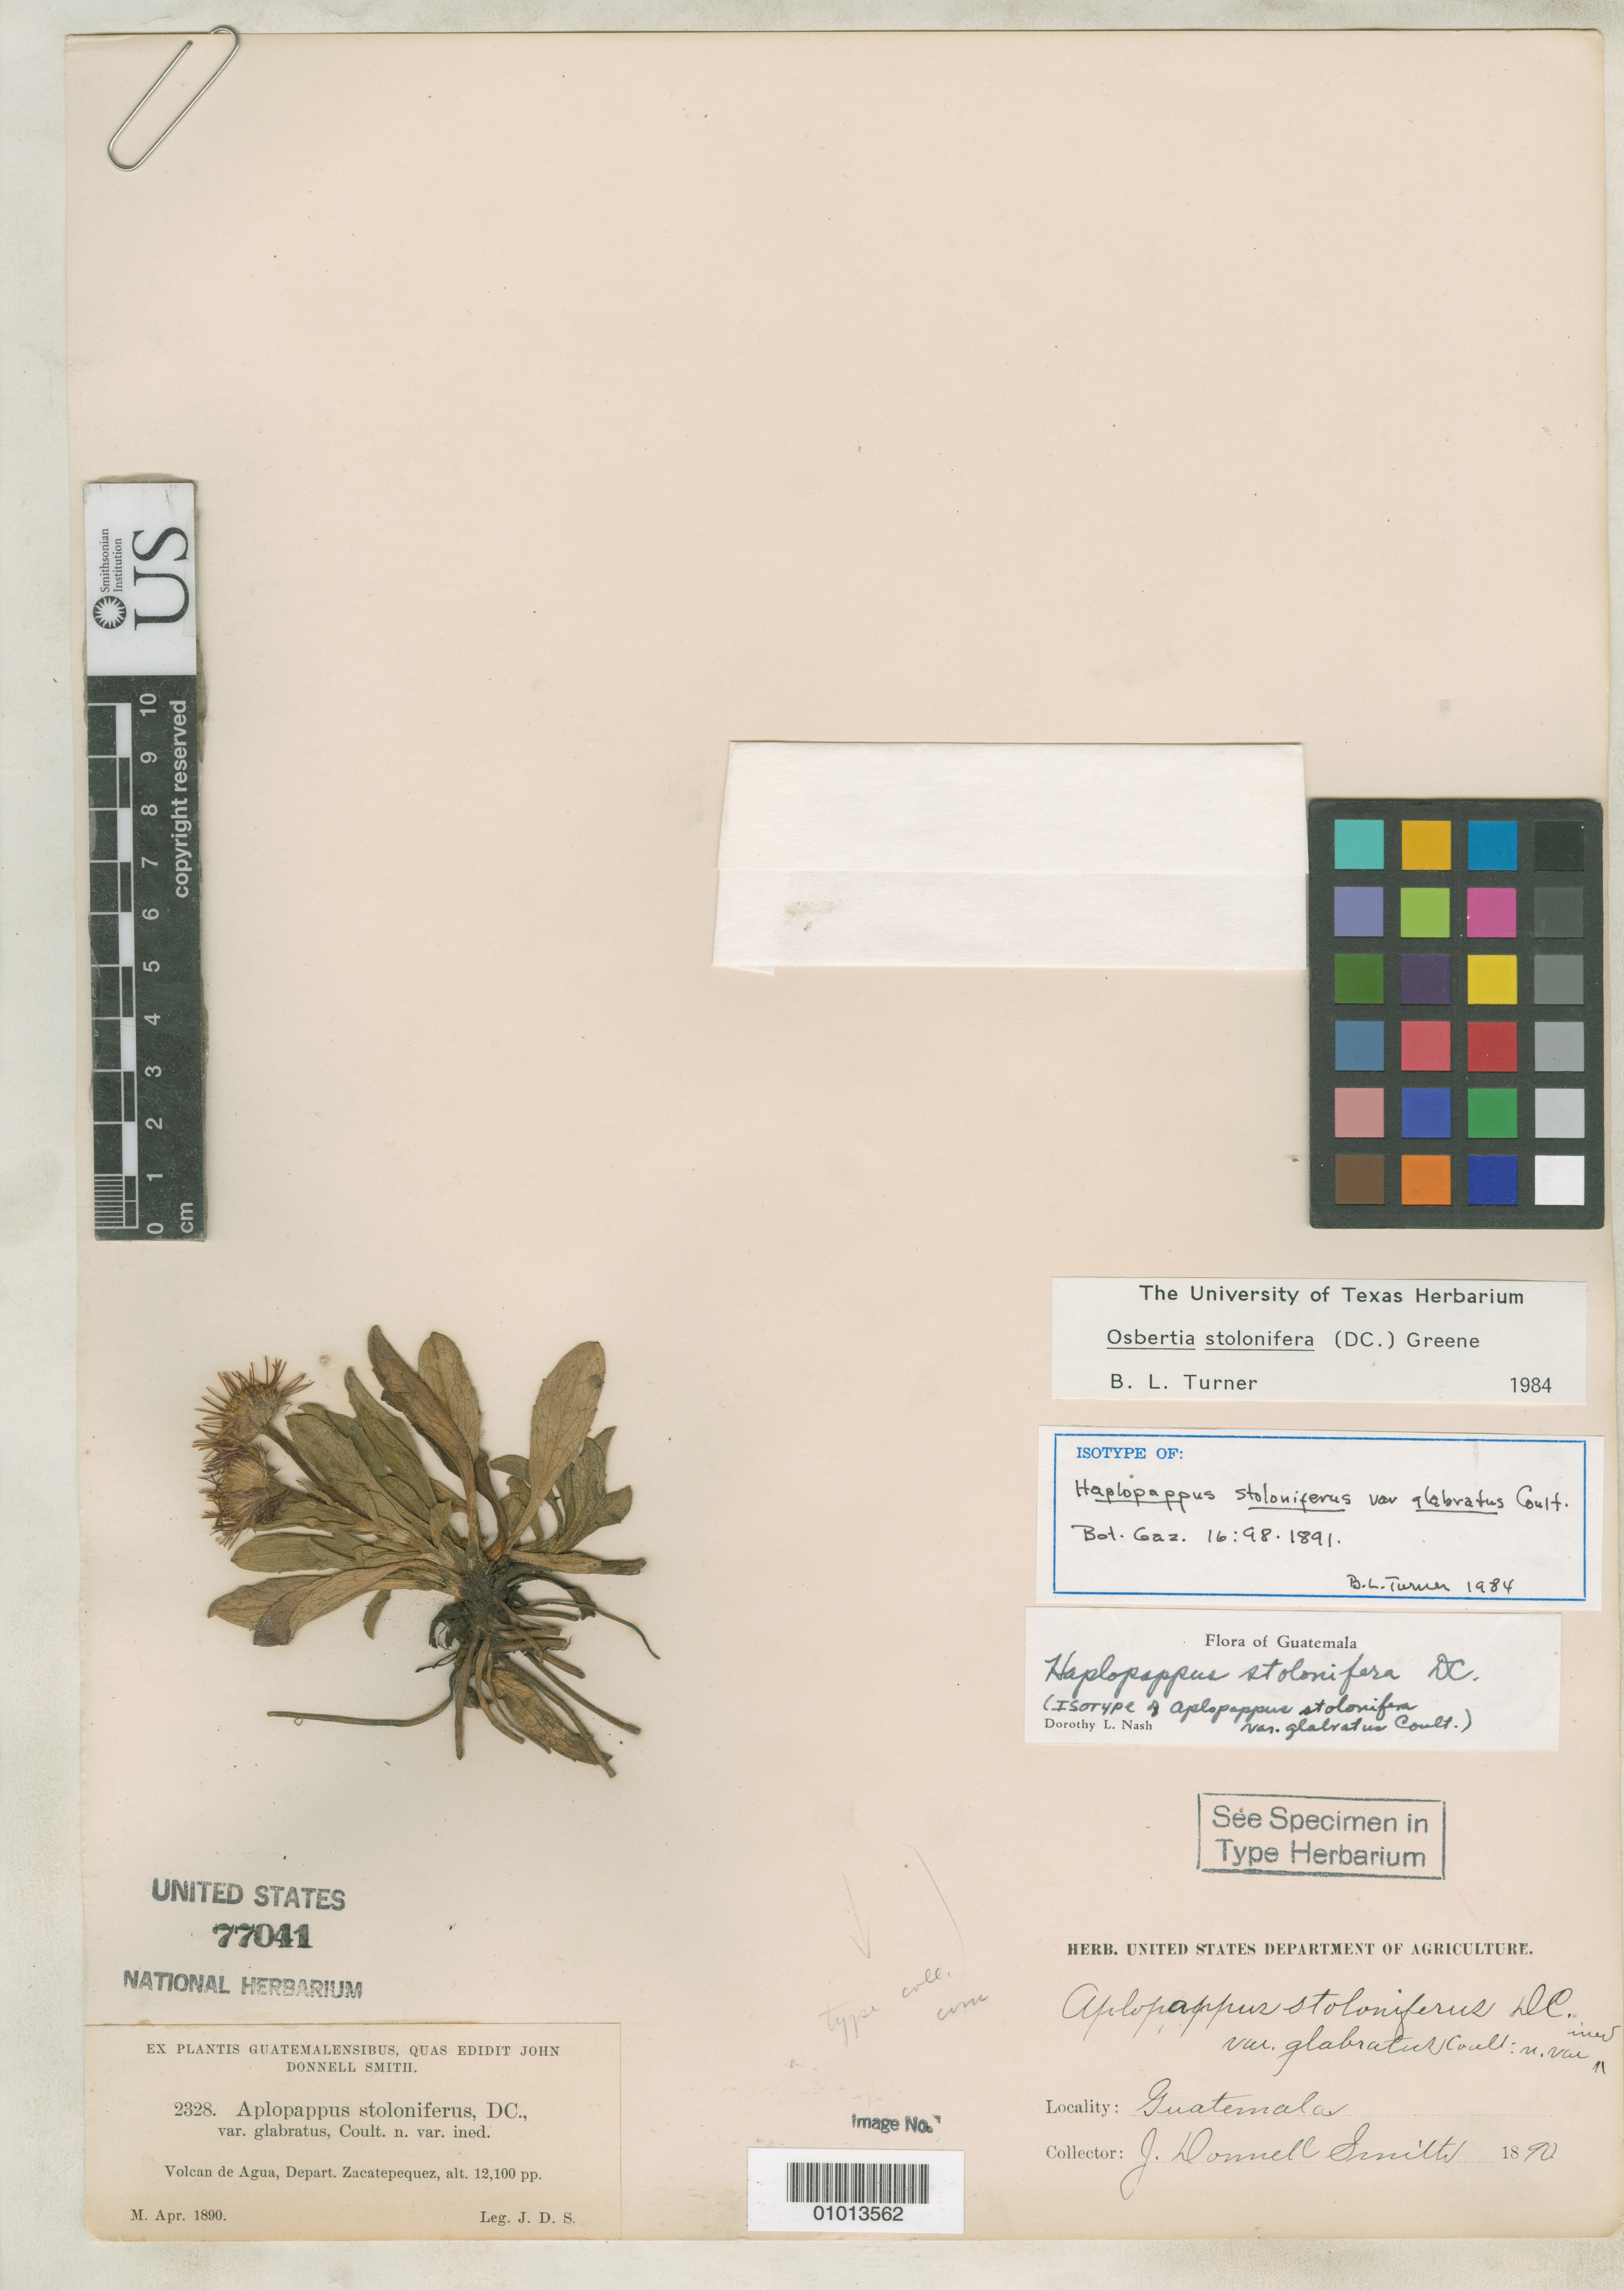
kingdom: Plantae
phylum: Tracheophyta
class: Magnoliopsida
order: Asterales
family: Asteraceae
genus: Haplopappus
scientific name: Haplopappus stoloniferus var. glabratus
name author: J.M. Coult.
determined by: Turner, B. L.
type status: Isotype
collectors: J. Donnell Smith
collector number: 2328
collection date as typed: Apr 1890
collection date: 1890-04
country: Guatemala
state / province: Sacatepéquez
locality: Volcán de Agua.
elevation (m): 3688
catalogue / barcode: US 77041